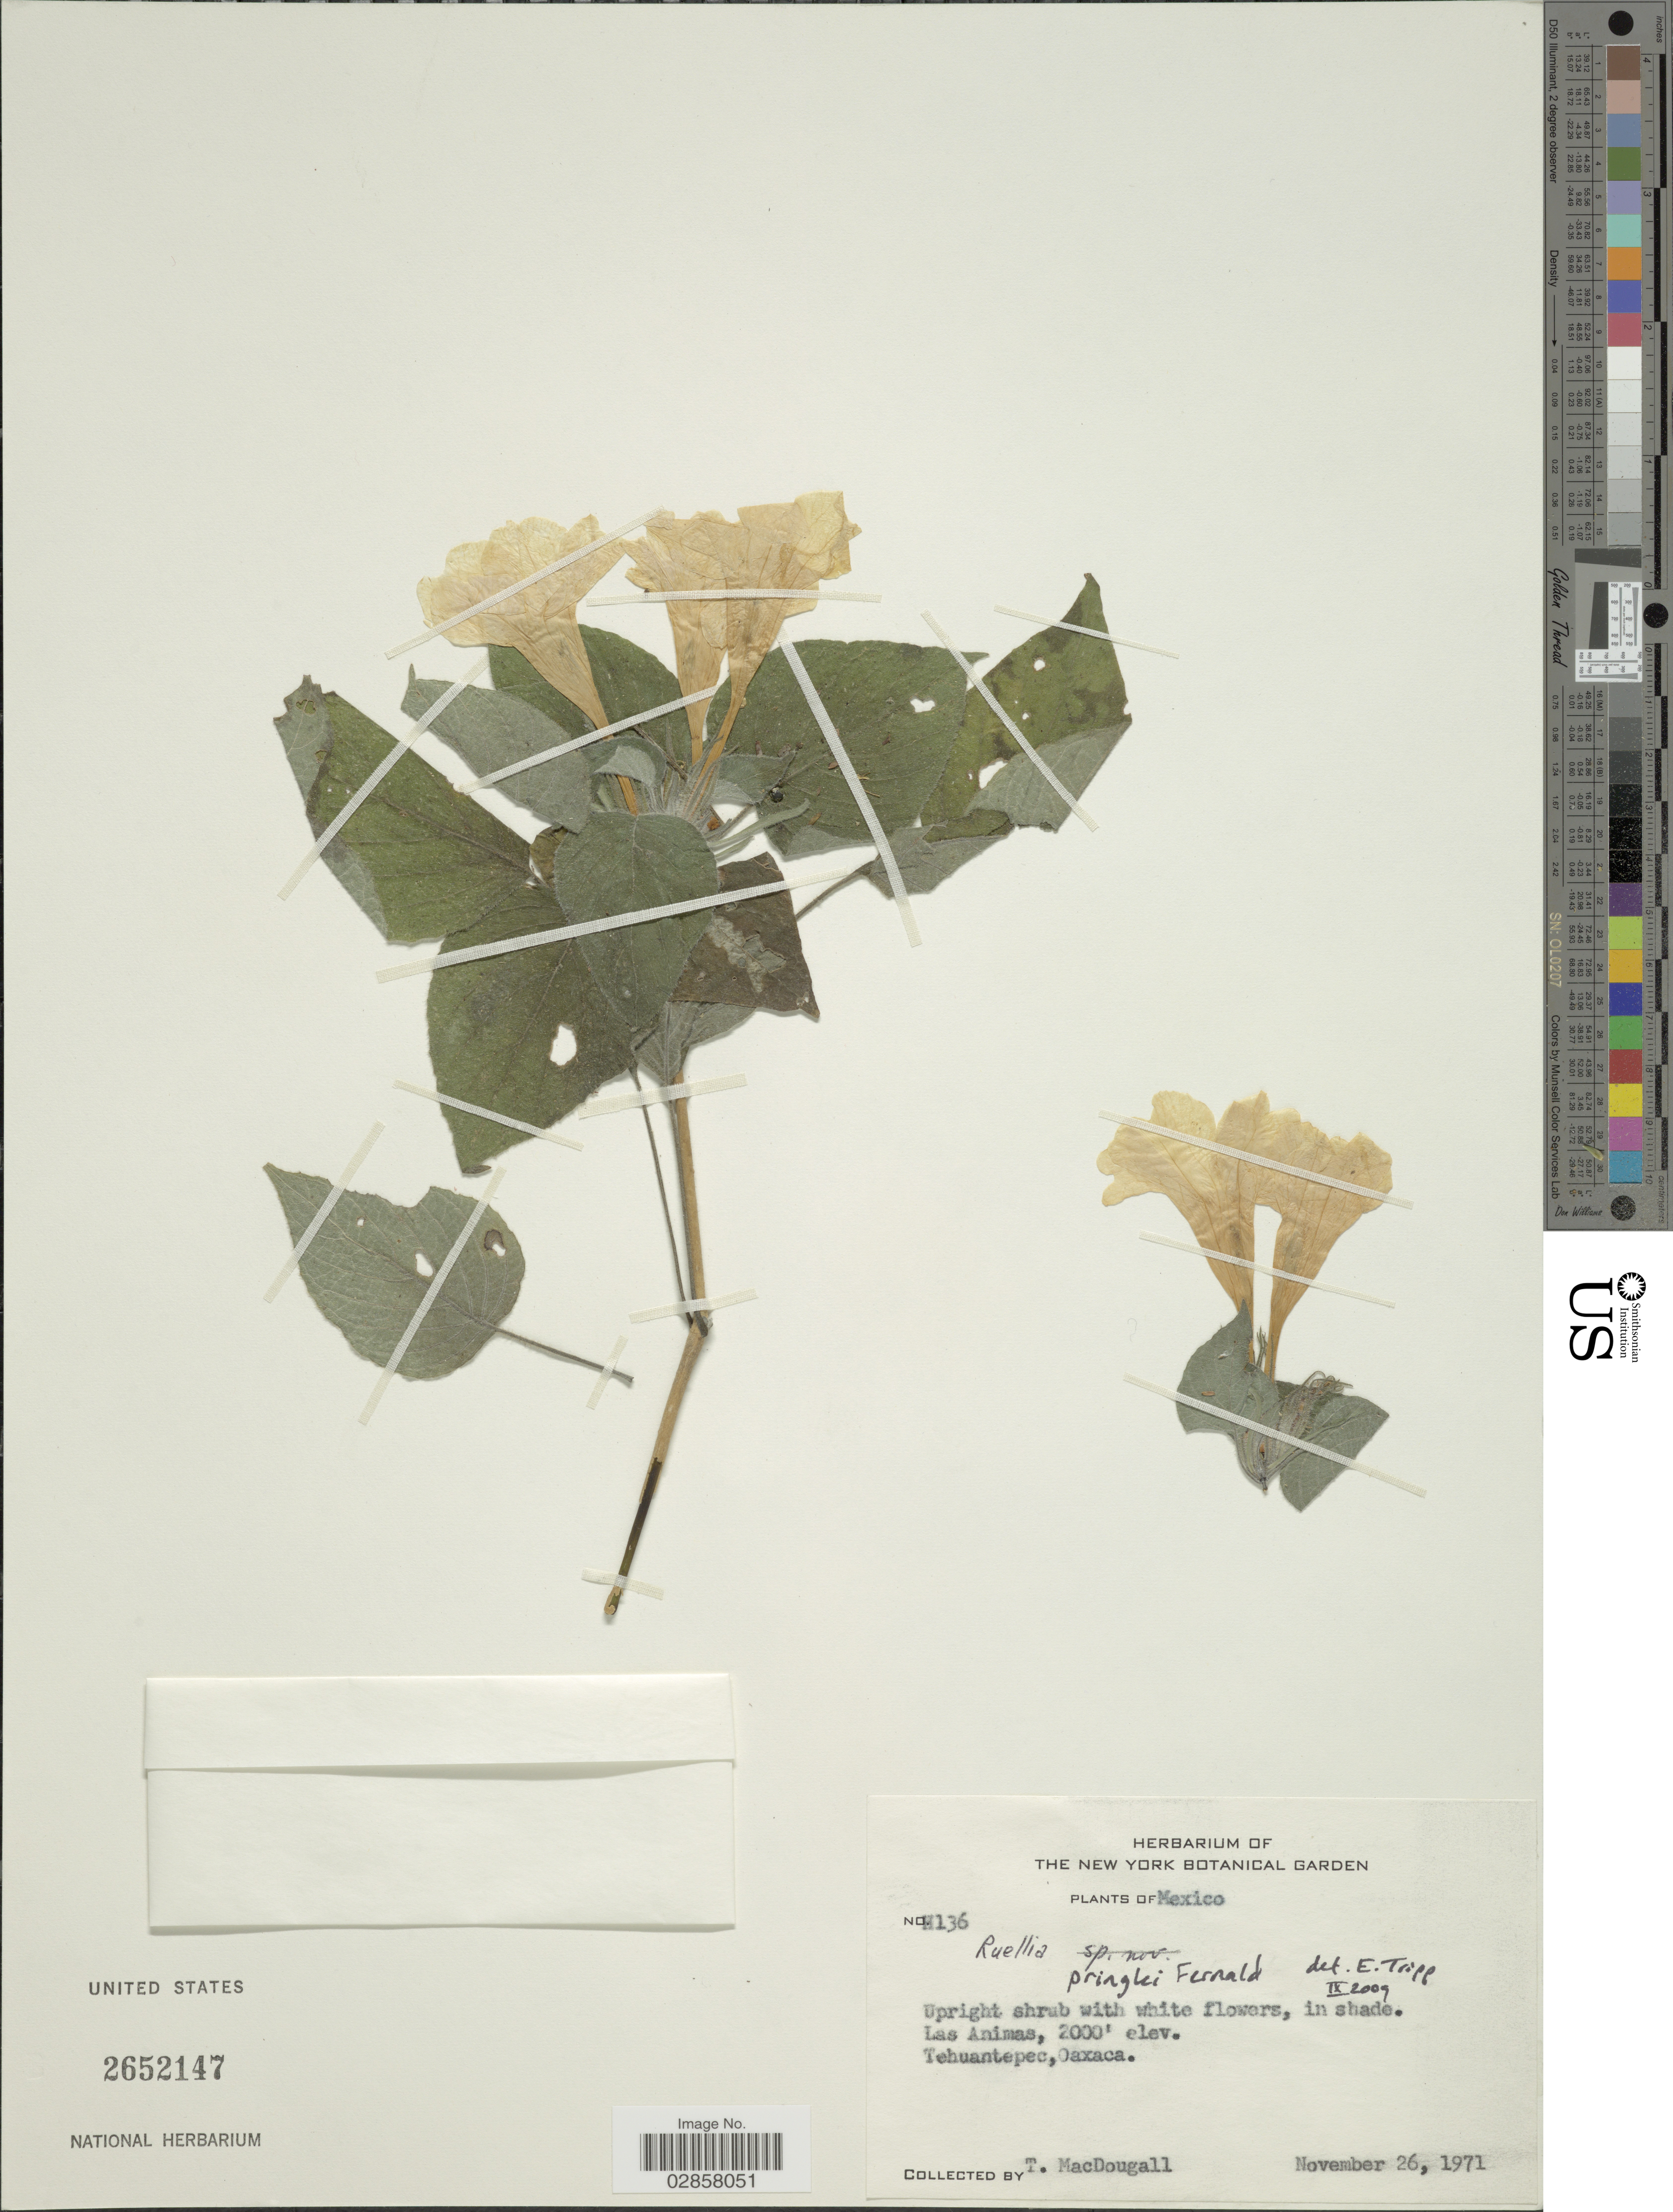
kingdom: Plantae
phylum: Tracheophyta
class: Magnoliopsida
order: Lamiales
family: Acanthaceae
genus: Ruellia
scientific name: Ruellia pringlei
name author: Fernald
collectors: T. B. MacDougall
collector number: H136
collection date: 1971-11-26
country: Mexico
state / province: Oaxaca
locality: Las Animas. Tehuantepec.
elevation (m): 610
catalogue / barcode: US 2652147